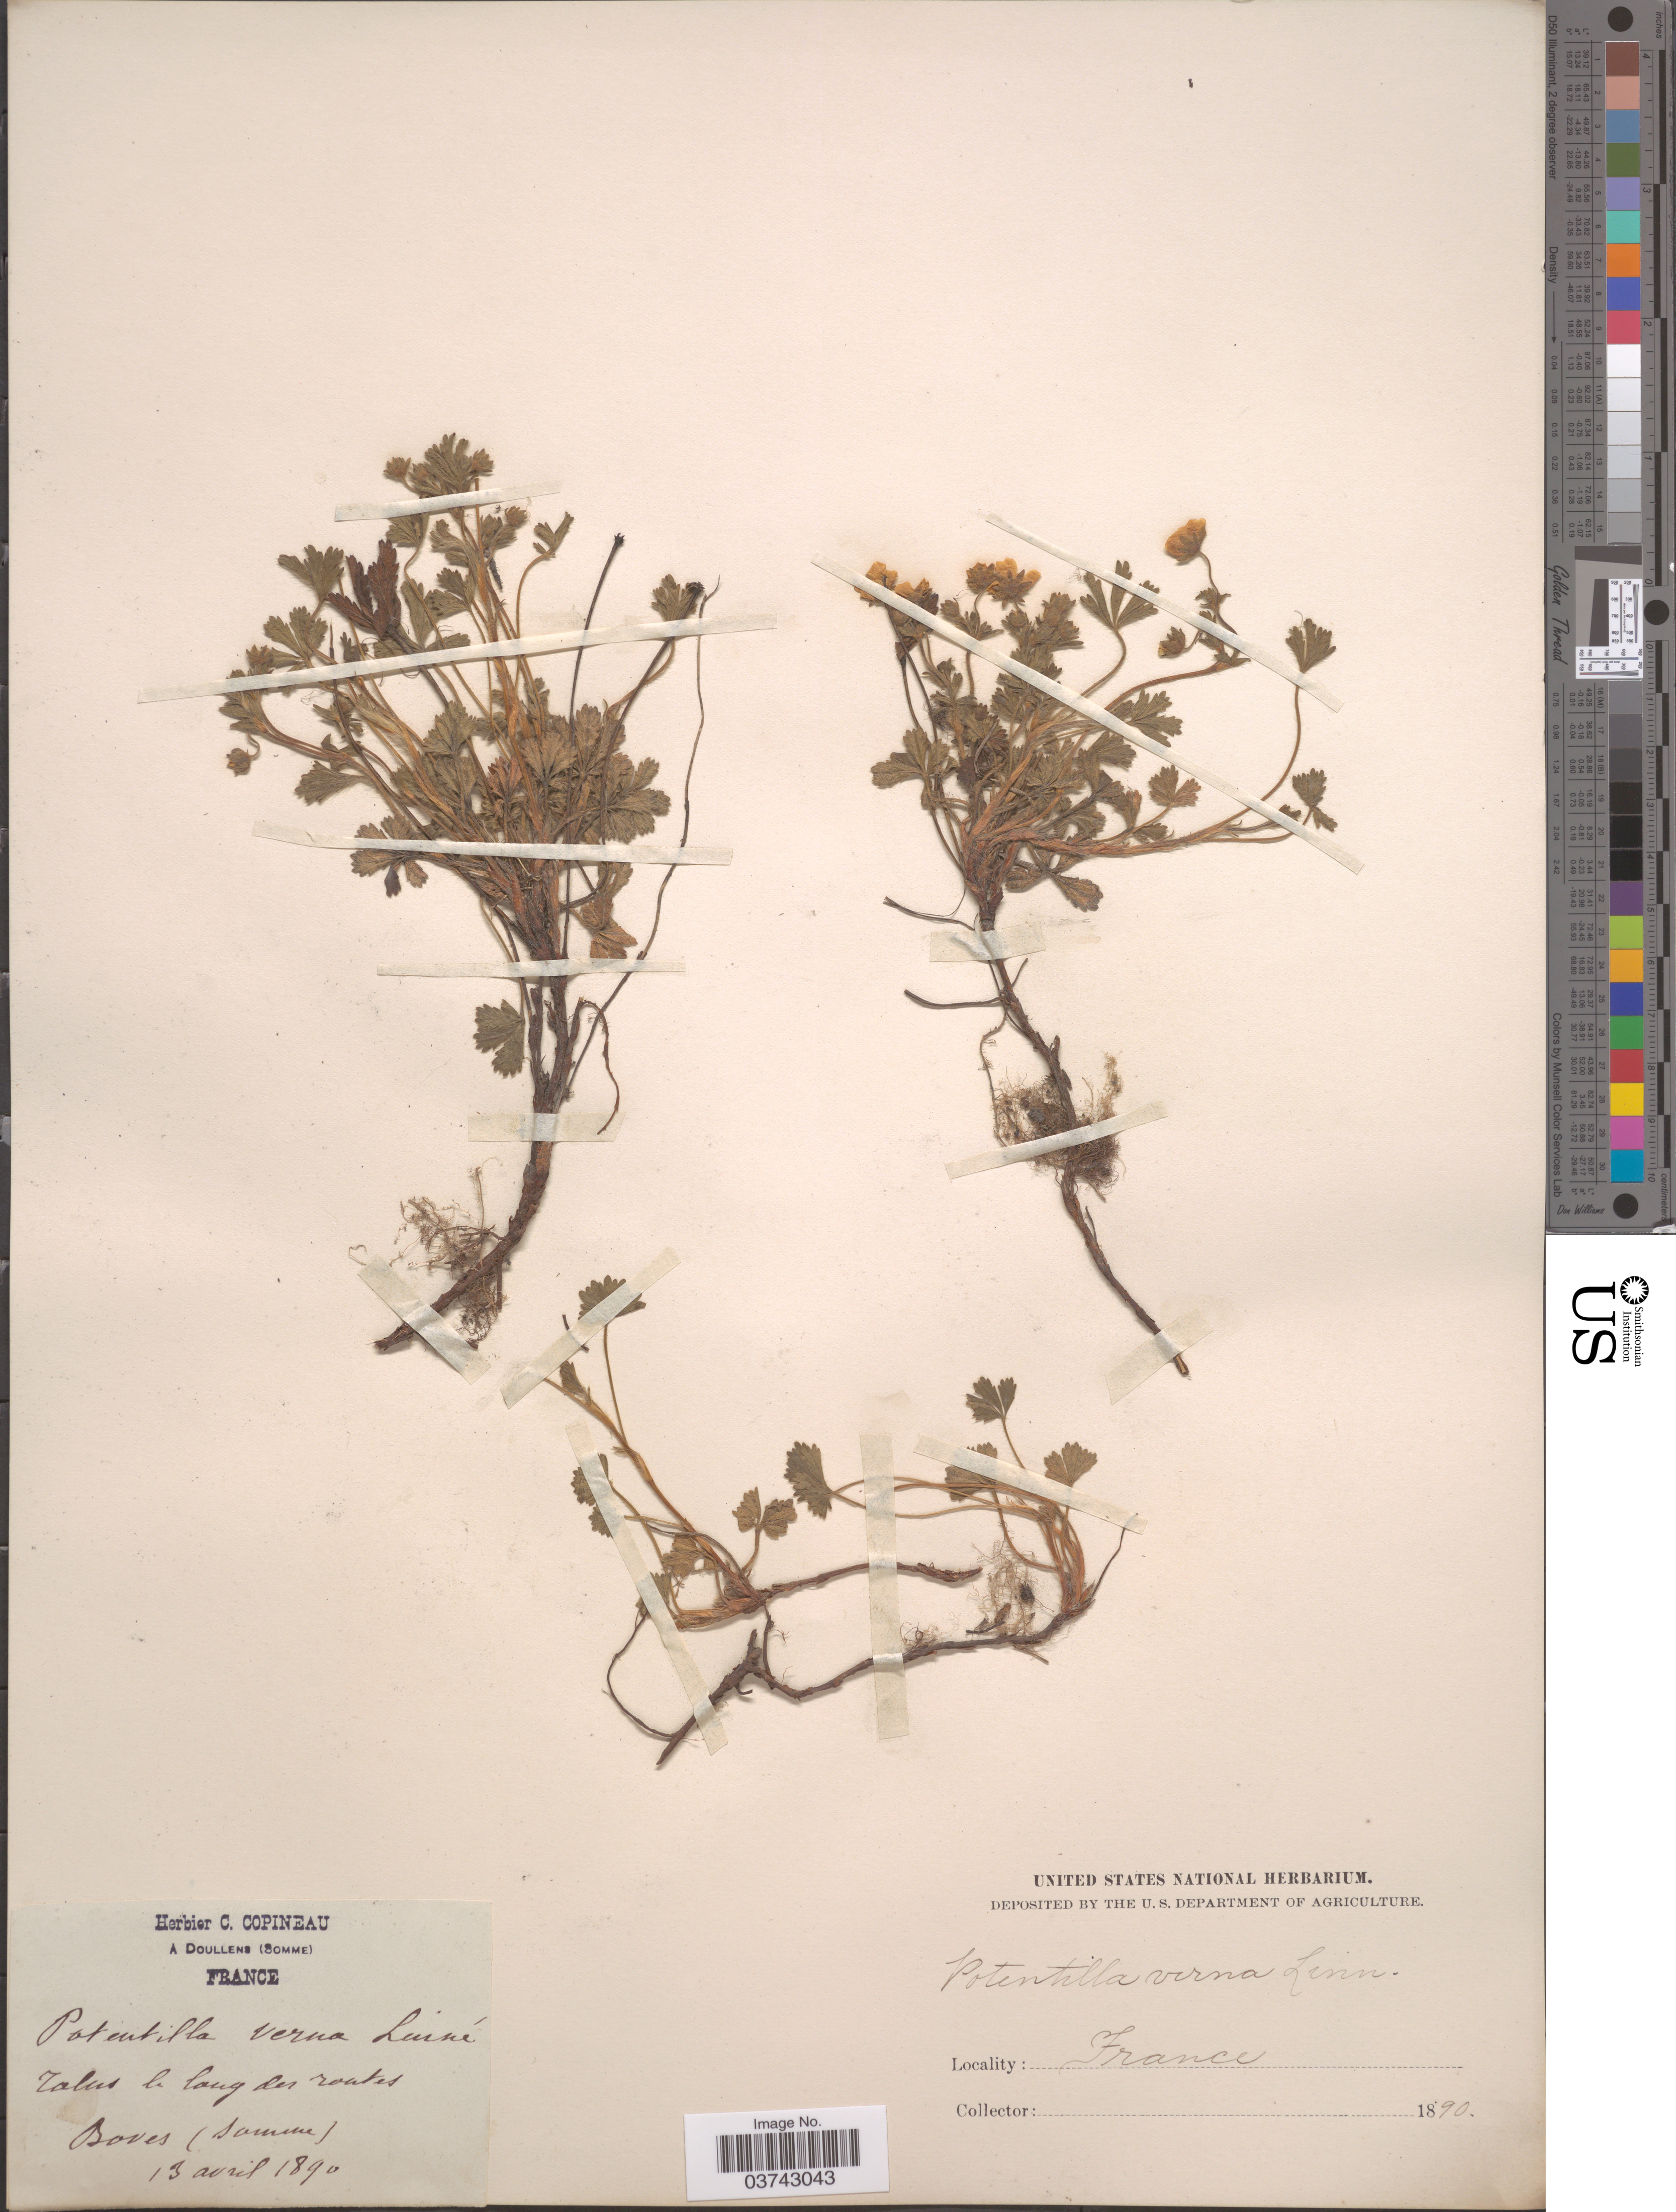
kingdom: Plantae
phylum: Tracheophyta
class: Magnoliopsida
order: Rosales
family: Rosaceae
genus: Potentilla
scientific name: Potentilla verna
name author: L.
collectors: ex herb. C. Copineau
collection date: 1890-04-13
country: France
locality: Talus le long des routes Boves (Somme).